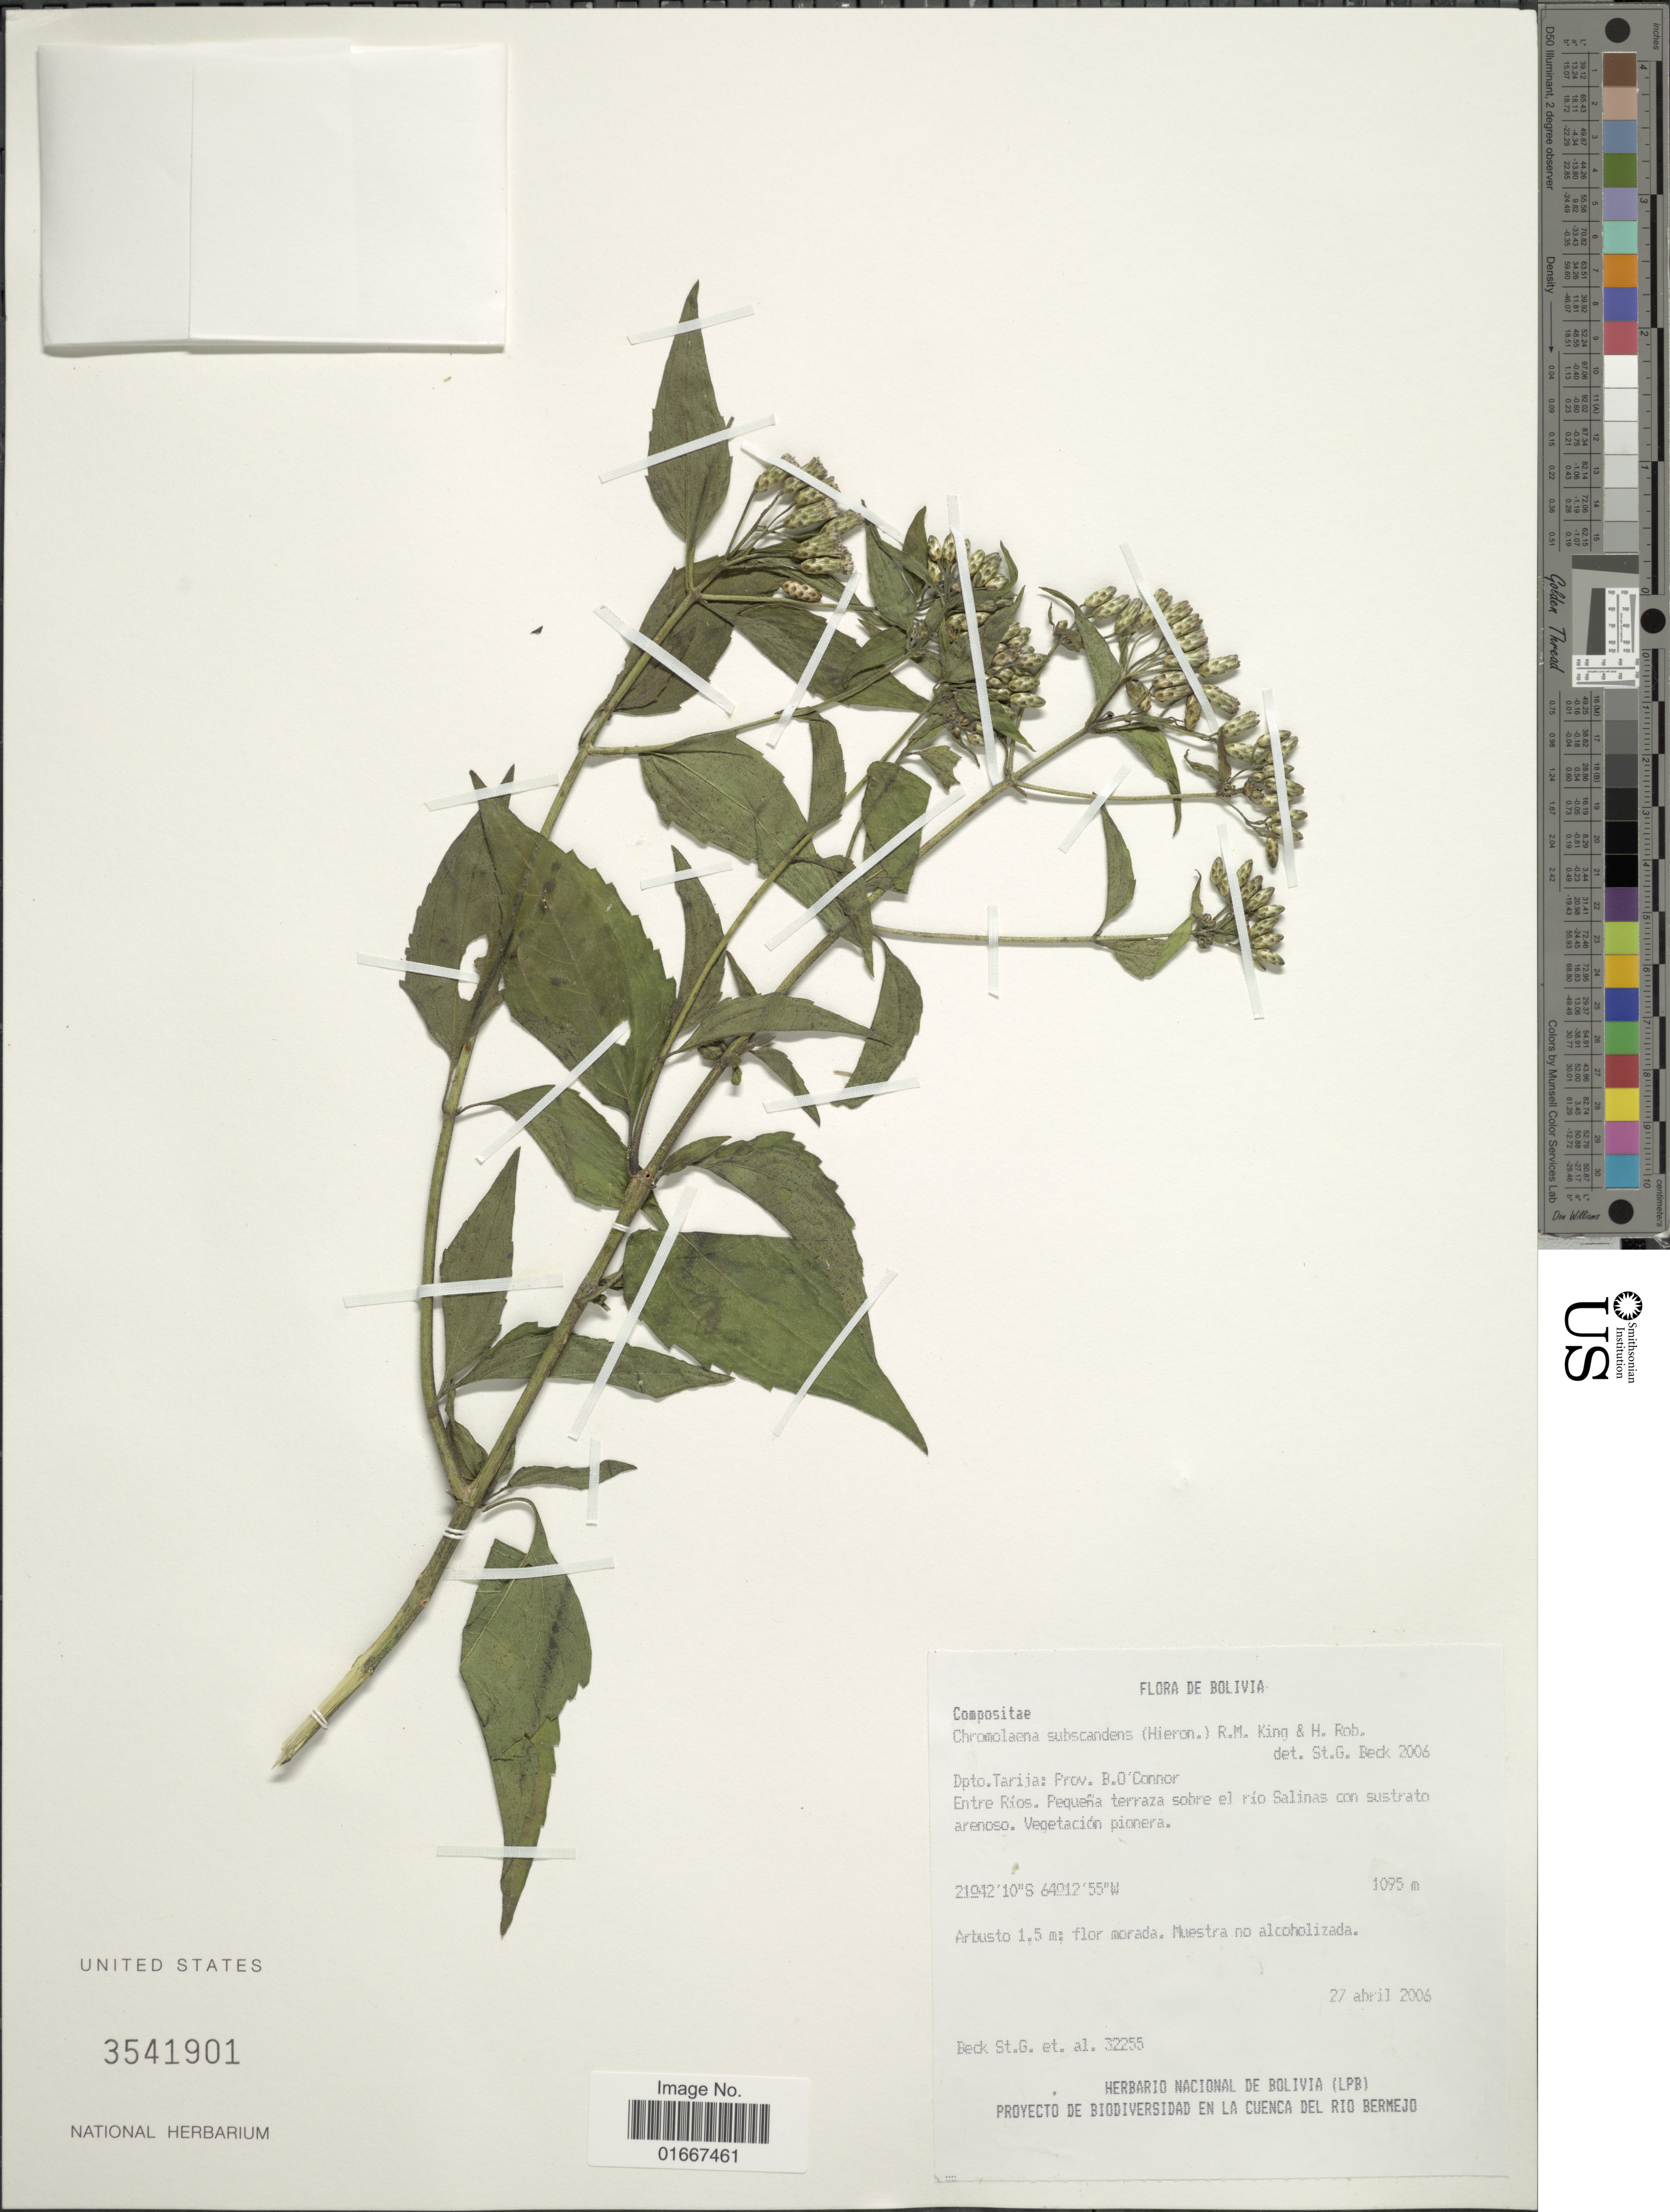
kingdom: Plantae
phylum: Tracheophyta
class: Magnoliopsida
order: Asterales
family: Asteraceae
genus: Chromolaena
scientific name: Chromolaena subscandens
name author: (Hieron.) R.M. King & H. Rob.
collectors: S. G. Beck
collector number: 32255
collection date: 2006-04-27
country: Bolivia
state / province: Tarija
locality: Prov. B. O'Connor, Entre Rios. Pequena terraza sobre el rio Salinas con sustrato arenoso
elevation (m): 1095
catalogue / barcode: US 3541901